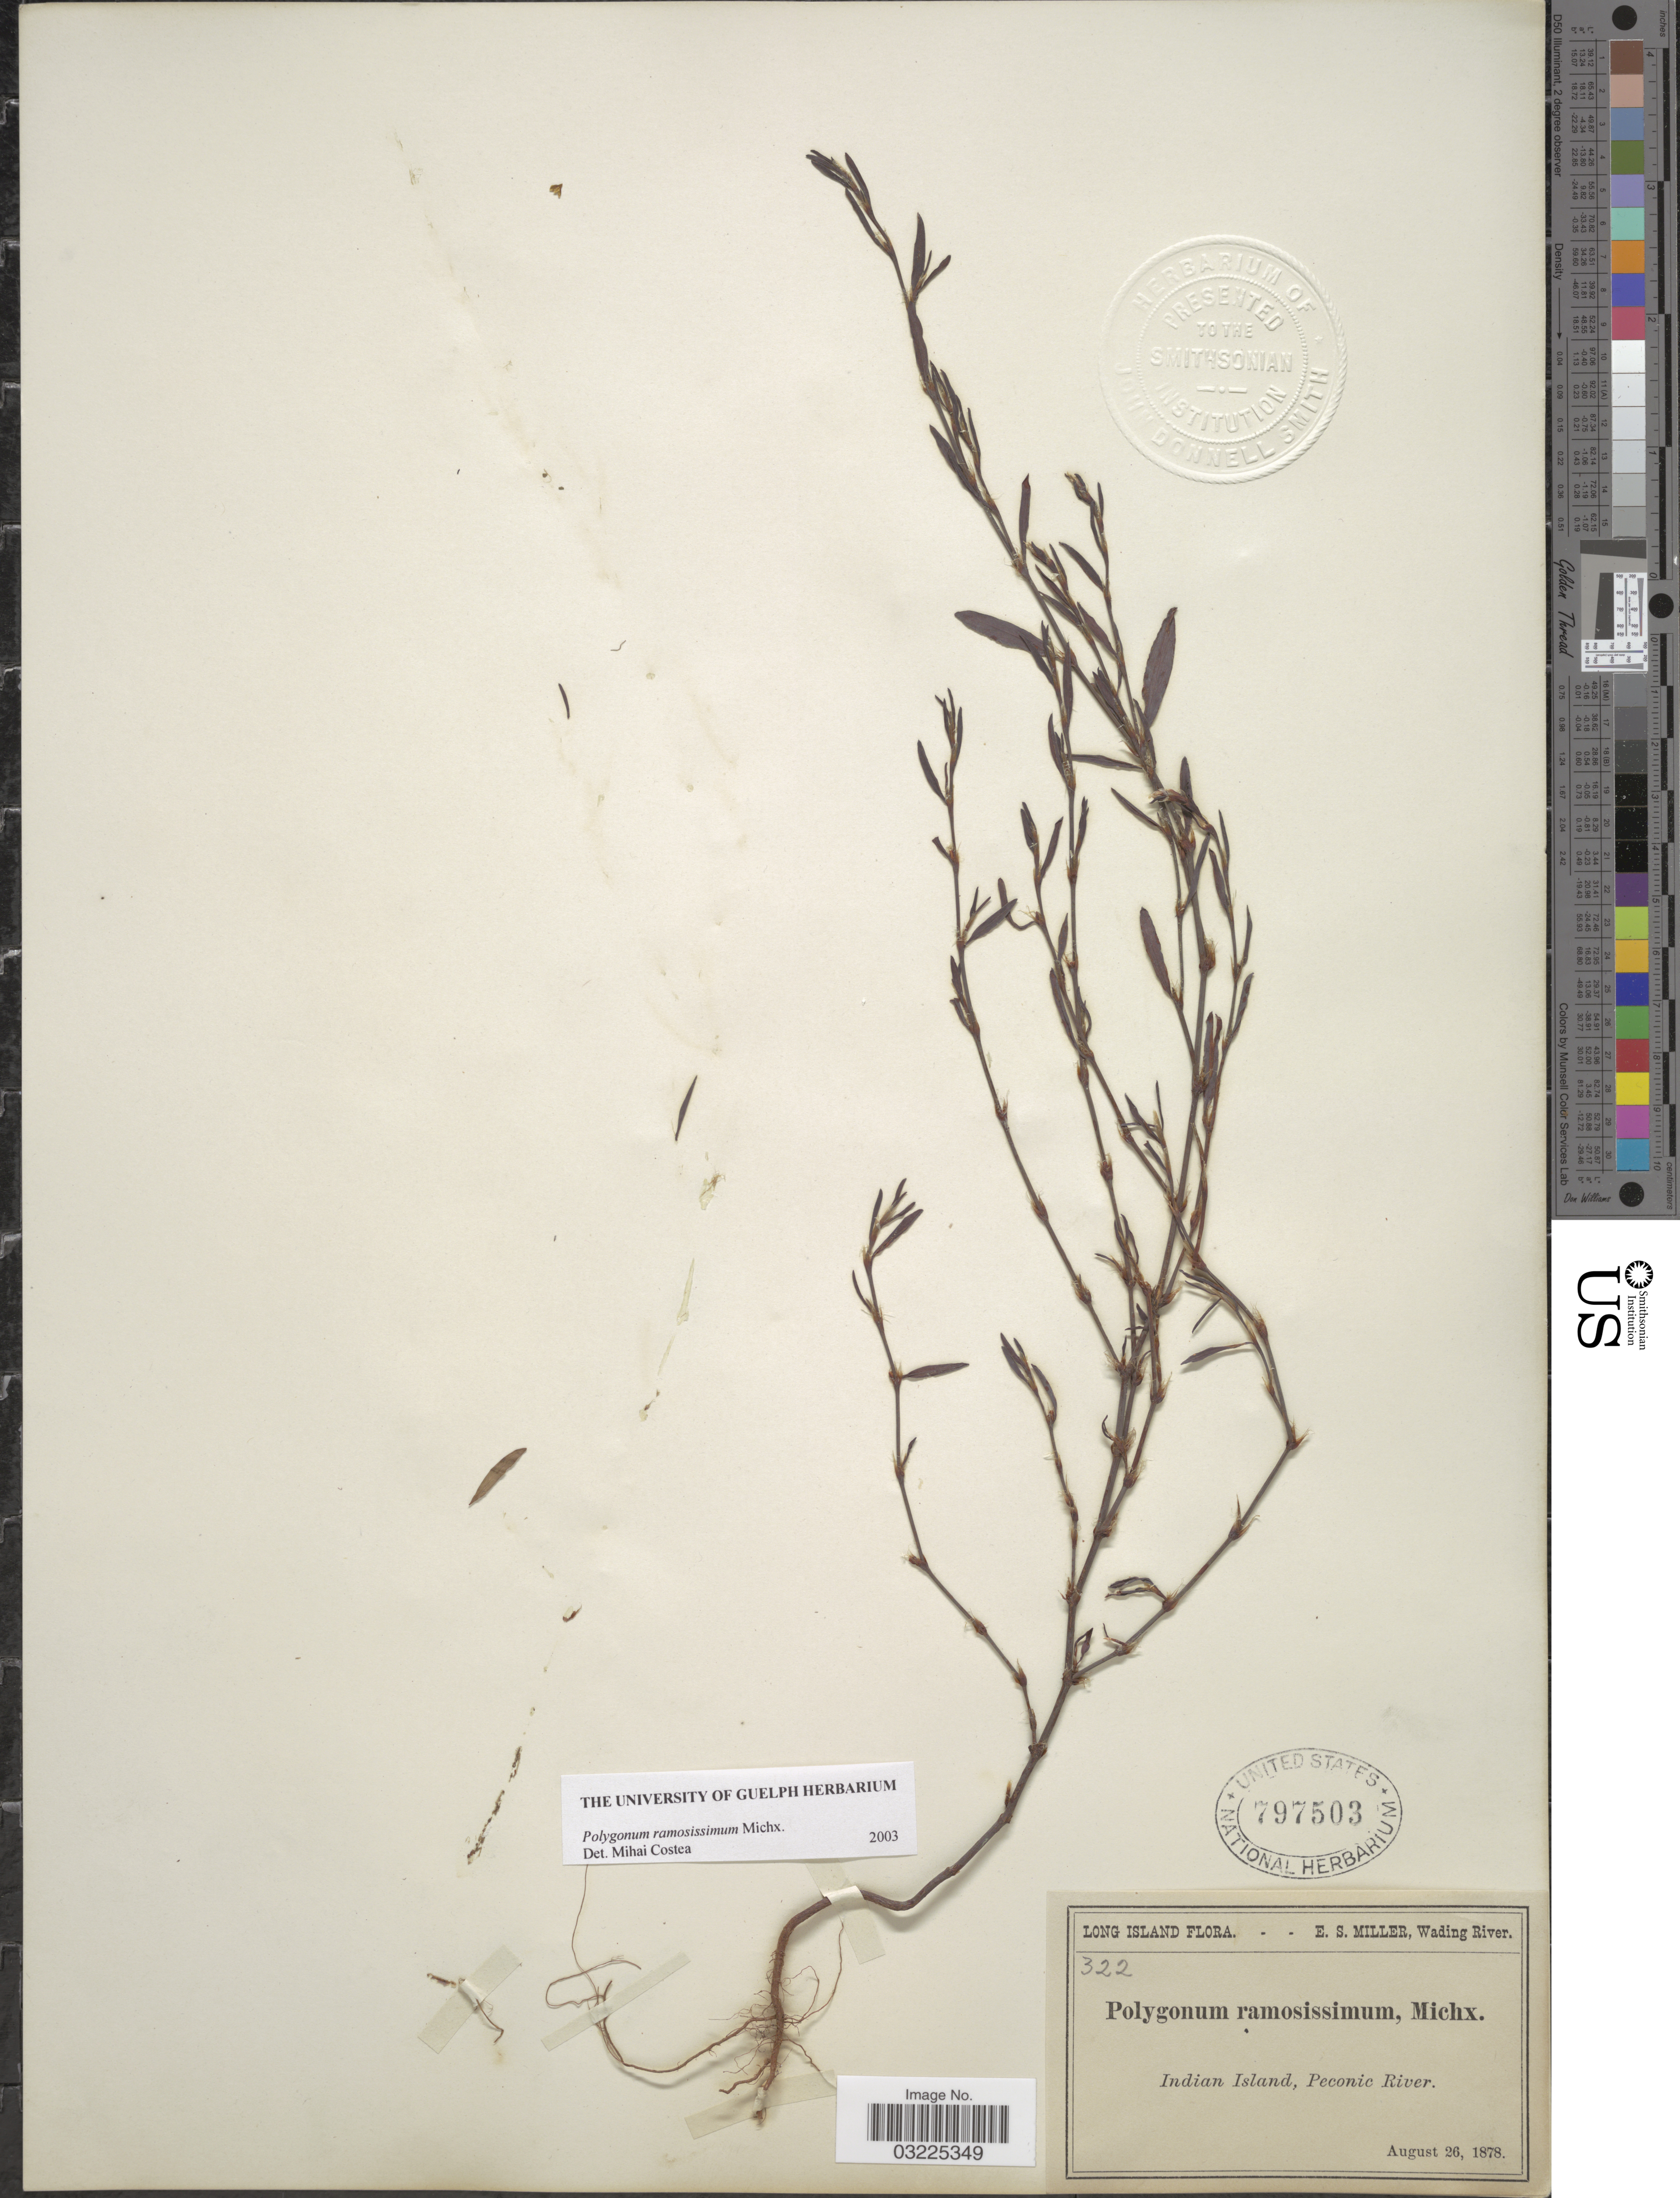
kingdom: Plantae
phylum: Tracheophyta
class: Magnoliopsida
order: Caryophyllales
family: Polygonaceae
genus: Polygonum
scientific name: Polygonum ramosissimum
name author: Michx.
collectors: E. S. Miller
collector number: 322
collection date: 1878-08-26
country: United States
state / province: New York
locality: Long Island. Indian Island, Peconic River.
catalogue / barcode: US 797503